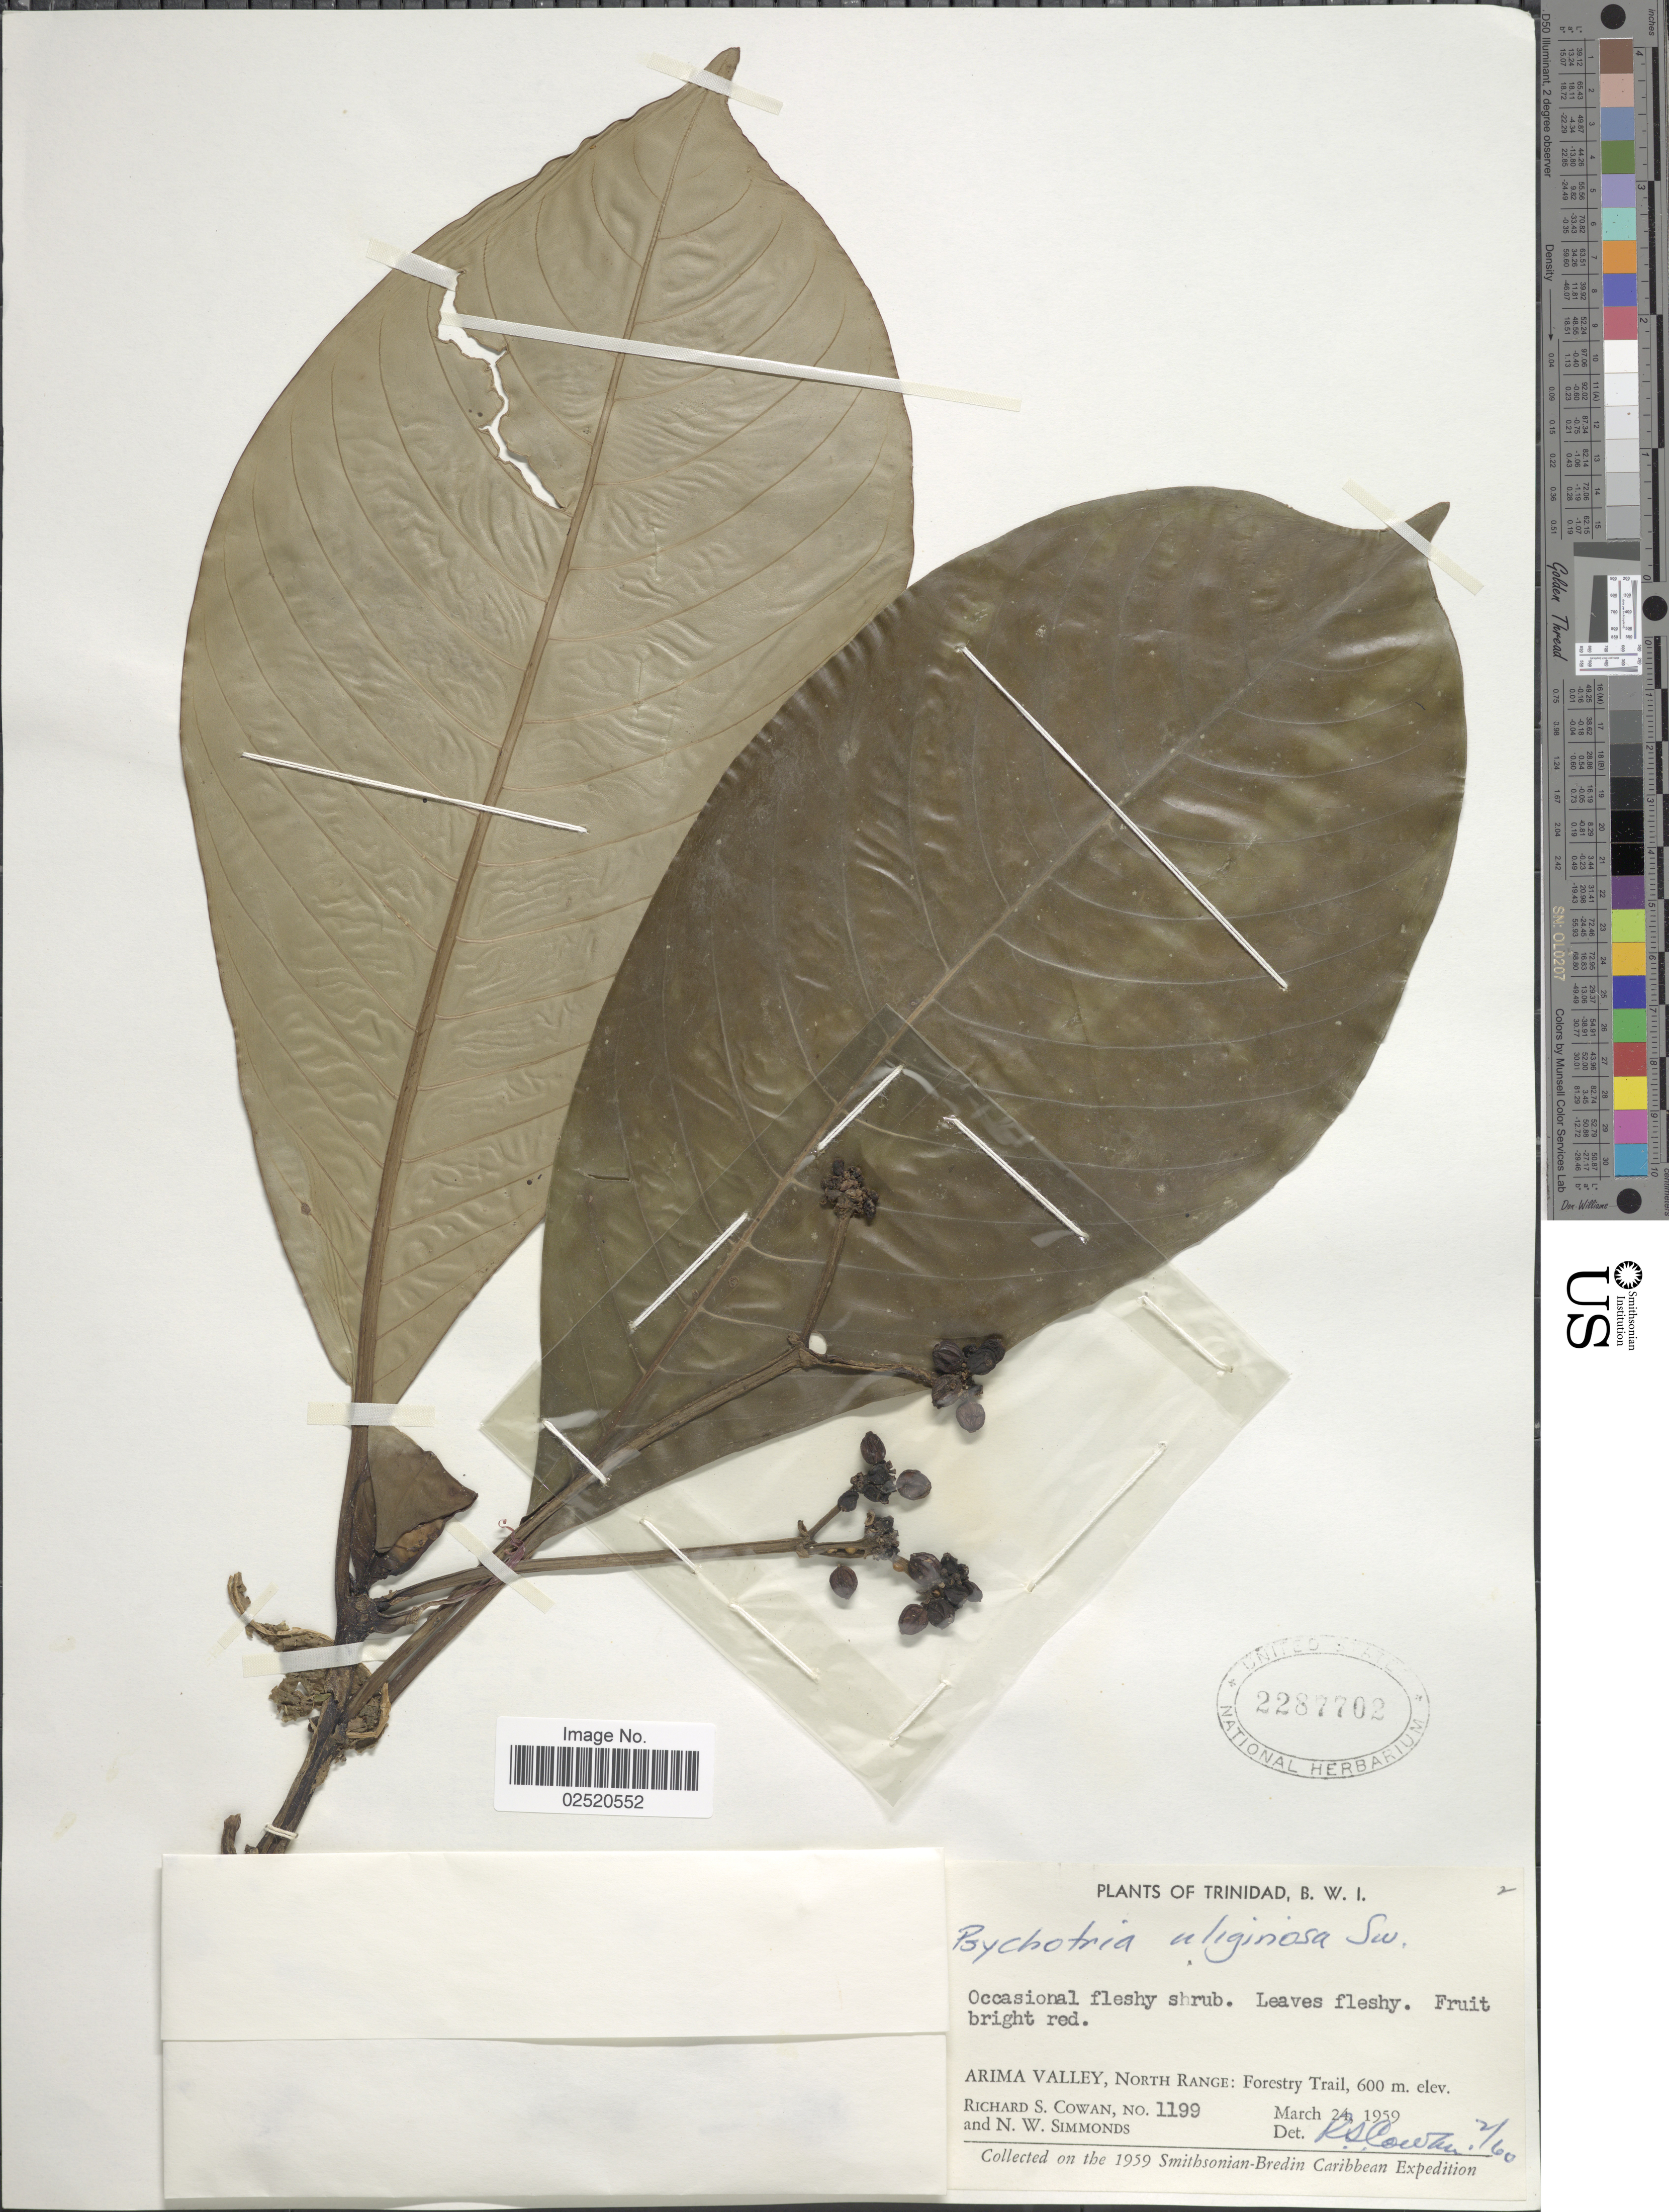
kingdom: Plantae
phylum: Tracheophyta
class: Magnoliopsida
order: Gentianales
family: Rubiaceae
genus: Psychotria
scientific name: Psychotria uliginosa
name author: Sw.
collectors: R. S. Cowan & N. W. Simmonds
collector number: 1199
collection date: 1959-03-24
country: Trinidad and Tobago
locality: Trinidad, B. W. I. Arima Valley, North Range: Forestry Trail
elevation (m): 600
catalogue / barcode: US 2287702